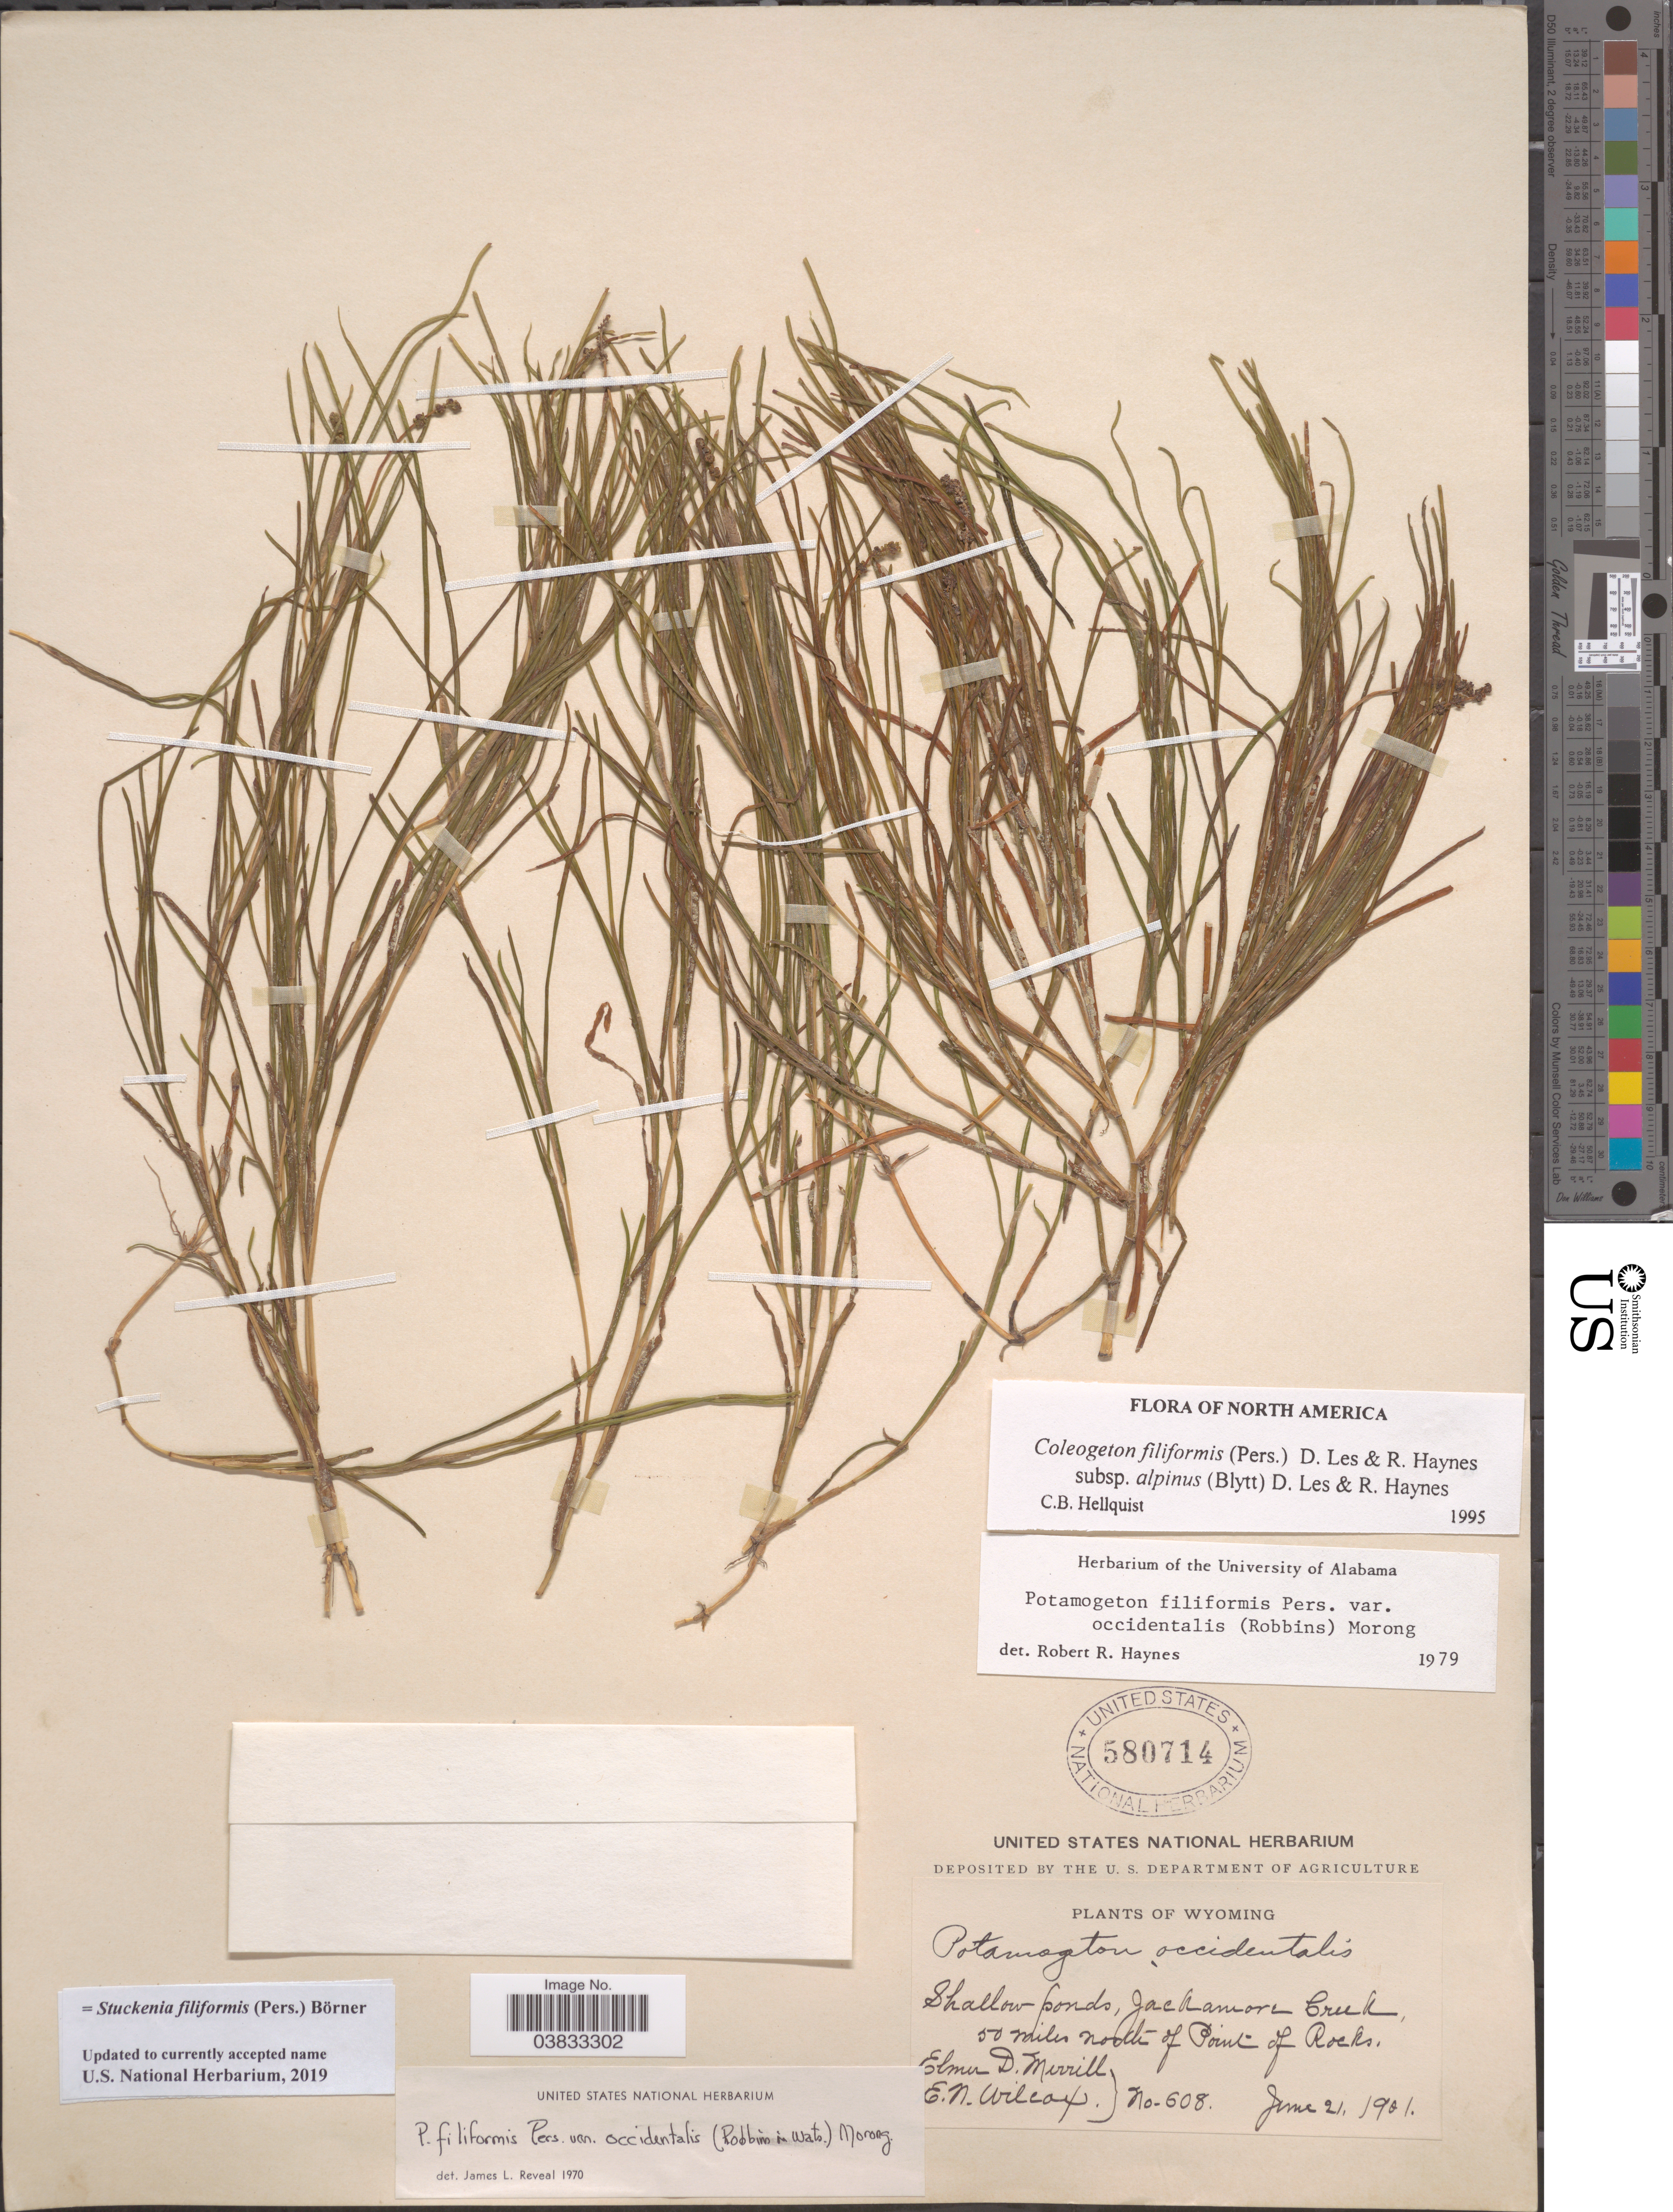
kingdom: Plantae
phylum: Tracheophyta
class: Liliopsida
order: Alismatales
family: Potamogetonaceae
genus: Stuckenia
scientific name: Stuckenia filiformis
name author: (Pers.) Börner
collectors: E. D. Merrill & E. Wilcox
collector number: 608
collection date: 1901-06-21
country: United States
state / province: Wyoming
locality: Jackamore Creek, 50 miles north of Point of Rocks.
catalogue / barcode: US 580714